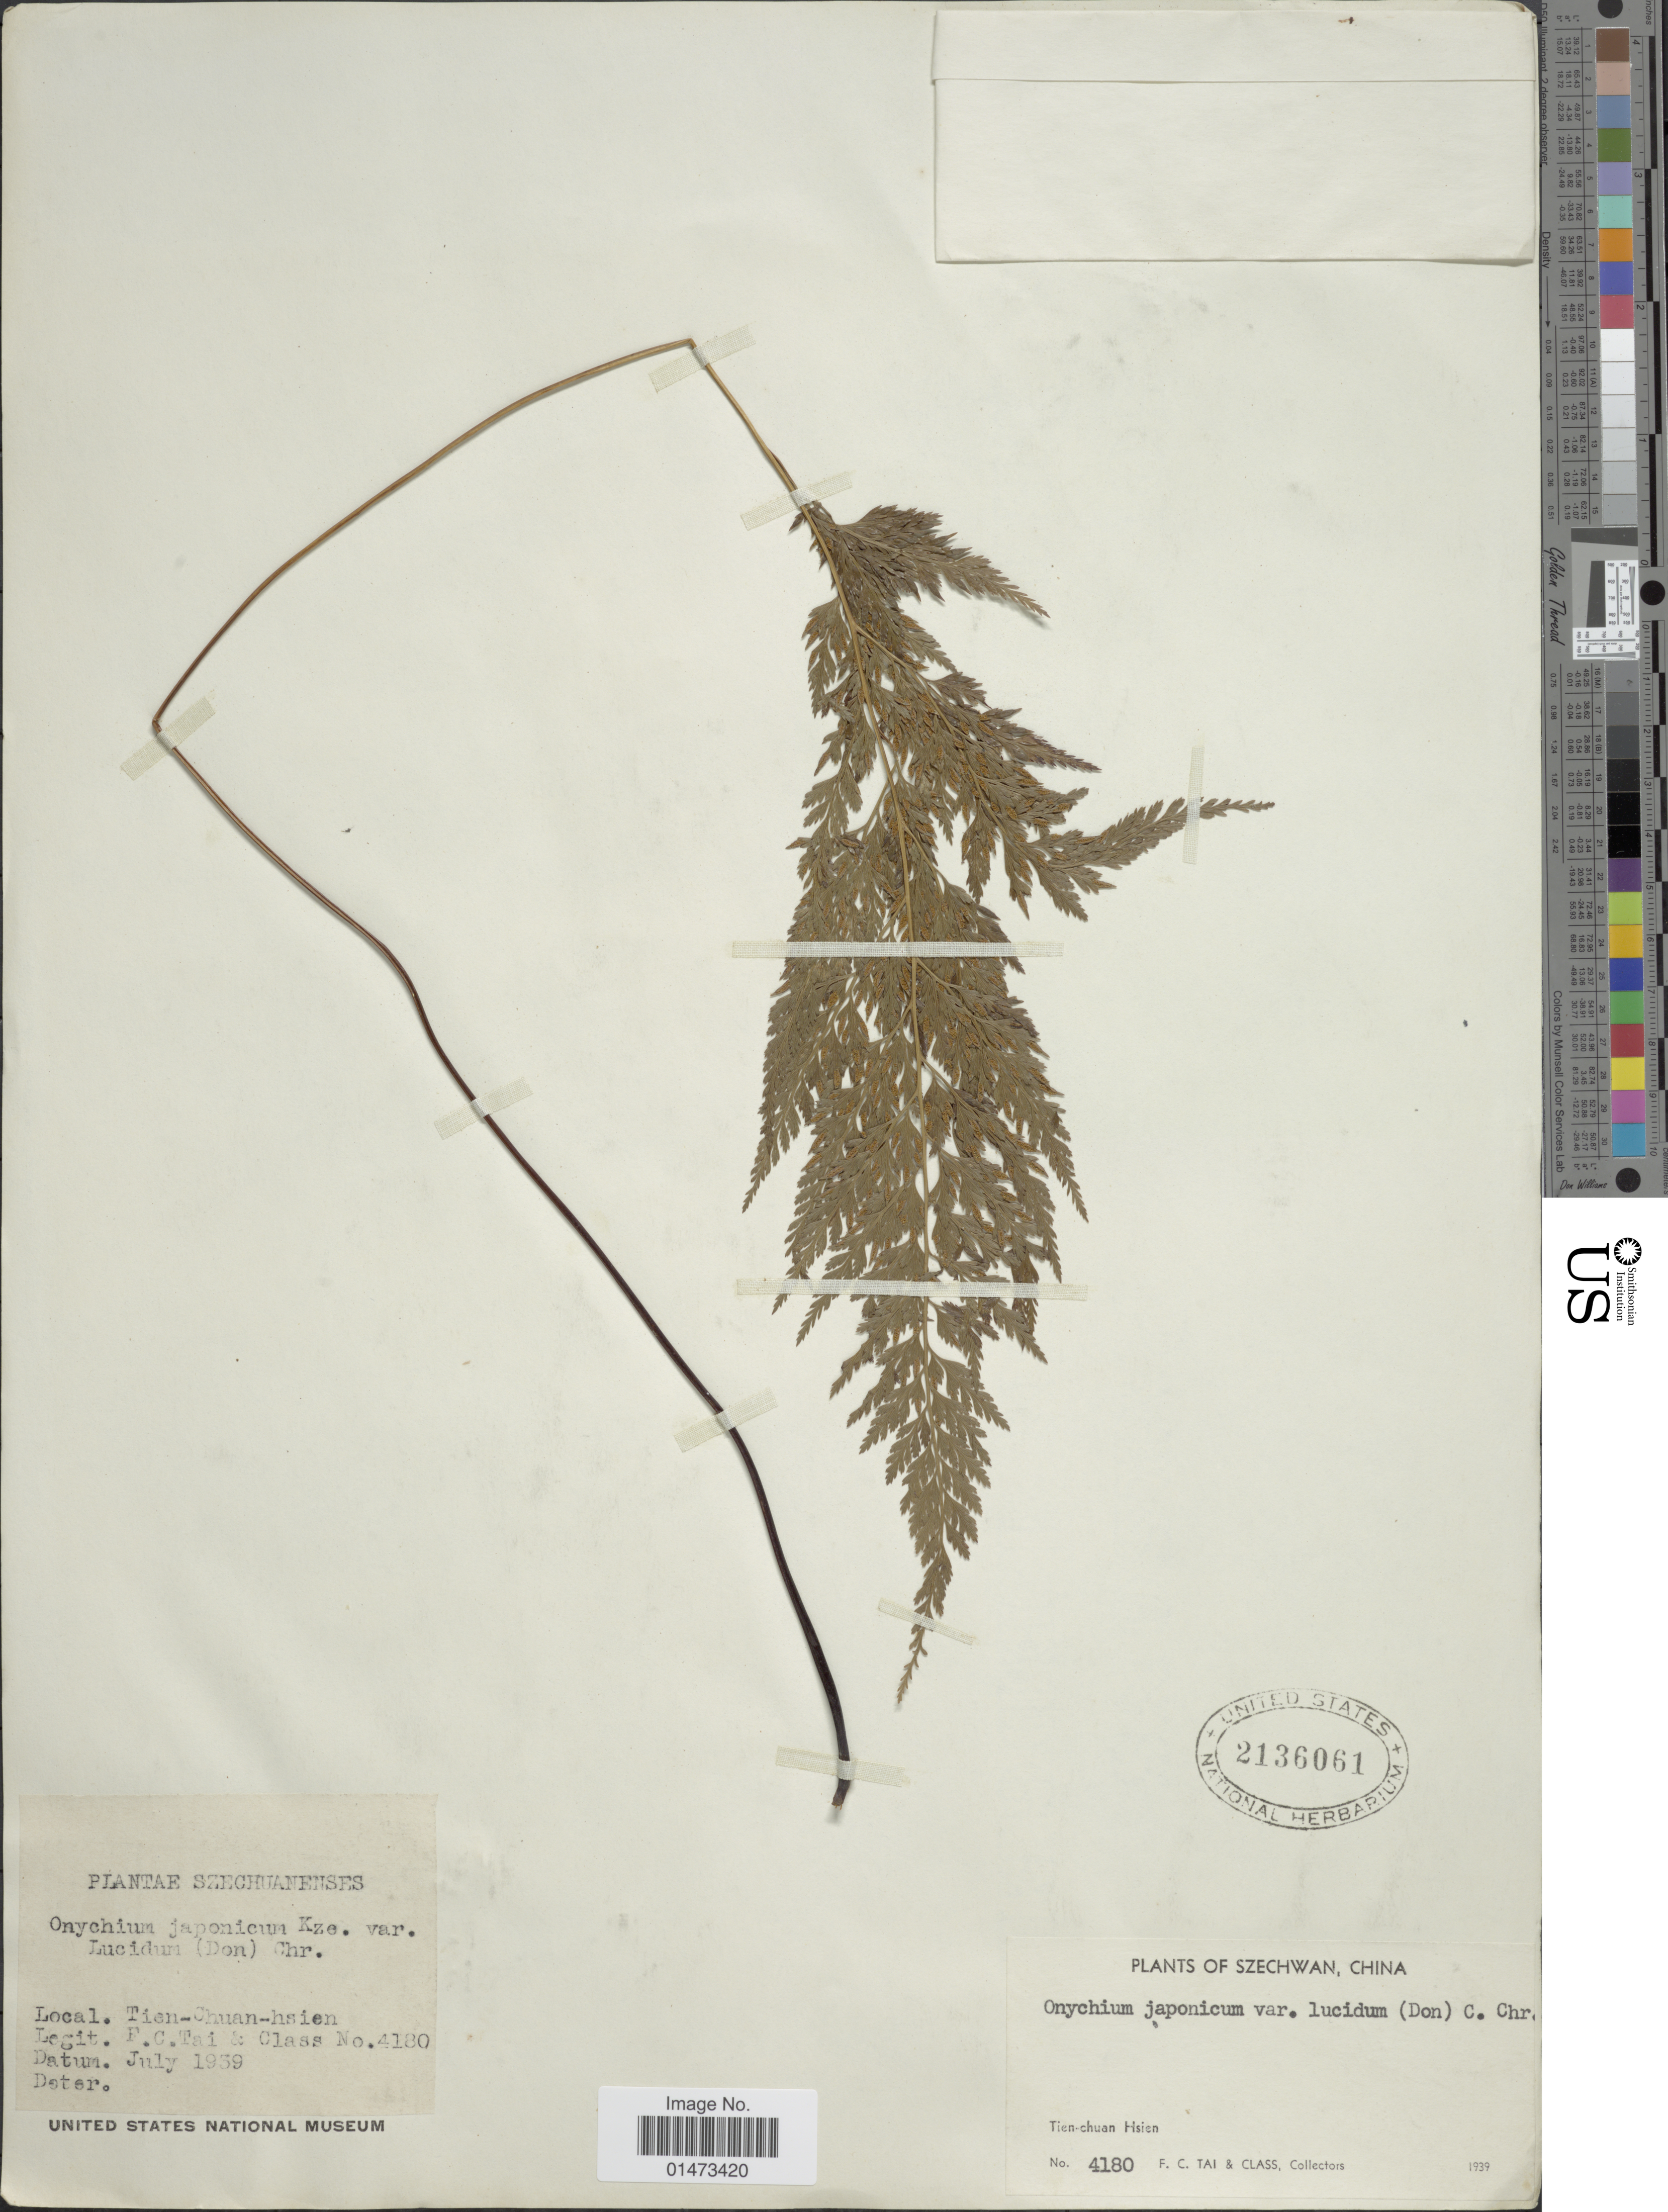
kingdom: Plantae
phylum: Tracheophyta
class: Polypodiopsida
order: Polypodiales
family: Pteridaceae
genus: Onychium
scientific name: Onychium lucidum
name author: (D. Don) Spreng.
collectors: F. Tai & Class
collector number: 4180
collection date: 1939-07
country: China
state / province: Sichuan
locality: Szechwan, Tien-Chuan Hsien.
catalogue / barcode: US 2136061